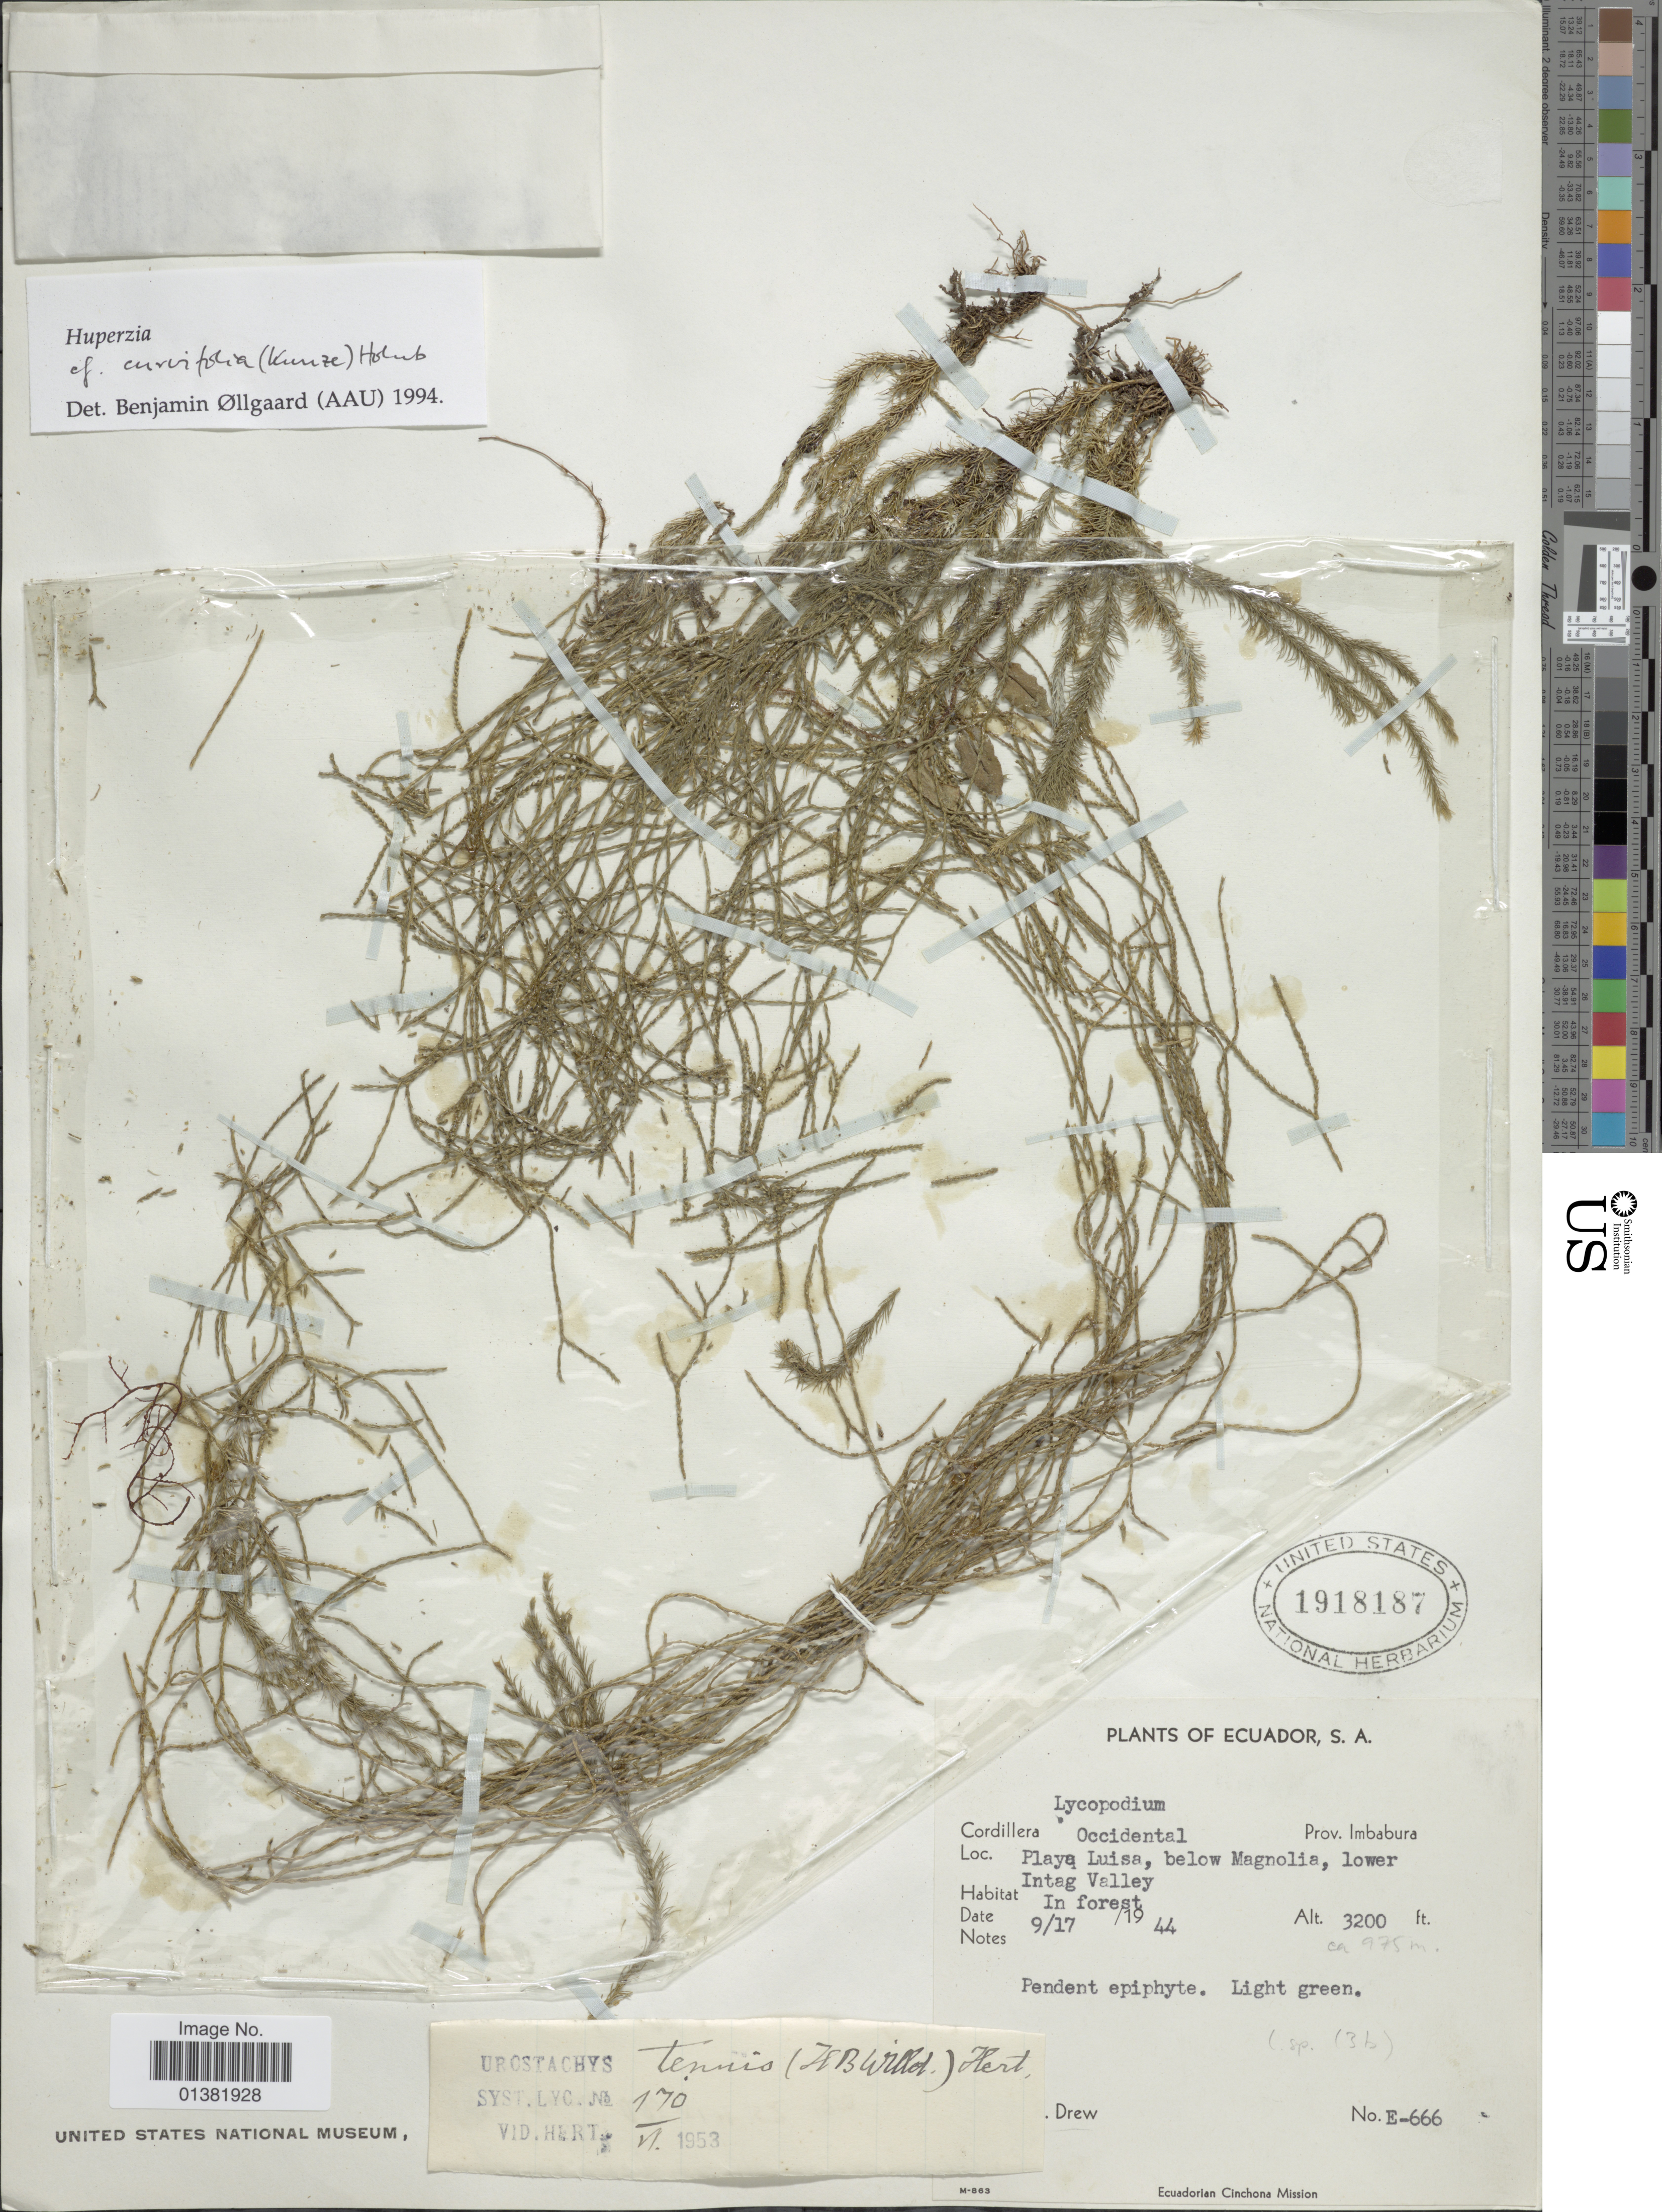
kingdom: Plantae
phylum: Tracheophyta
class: Lycopodiopsida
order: Lycopodiales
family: Lycopodiaceae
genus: Phlegmariurus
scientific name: Phlegmariurus curvifolius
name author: (Kunze) B. Øllg.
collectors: Drew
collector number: E-666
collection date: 1944-09-17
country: Ecuador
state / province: Imbabura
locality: Cordillera Occidental, Playa Luisa, below Magnolia, lower Intag Valley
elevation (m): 975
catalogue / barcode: US 1918187